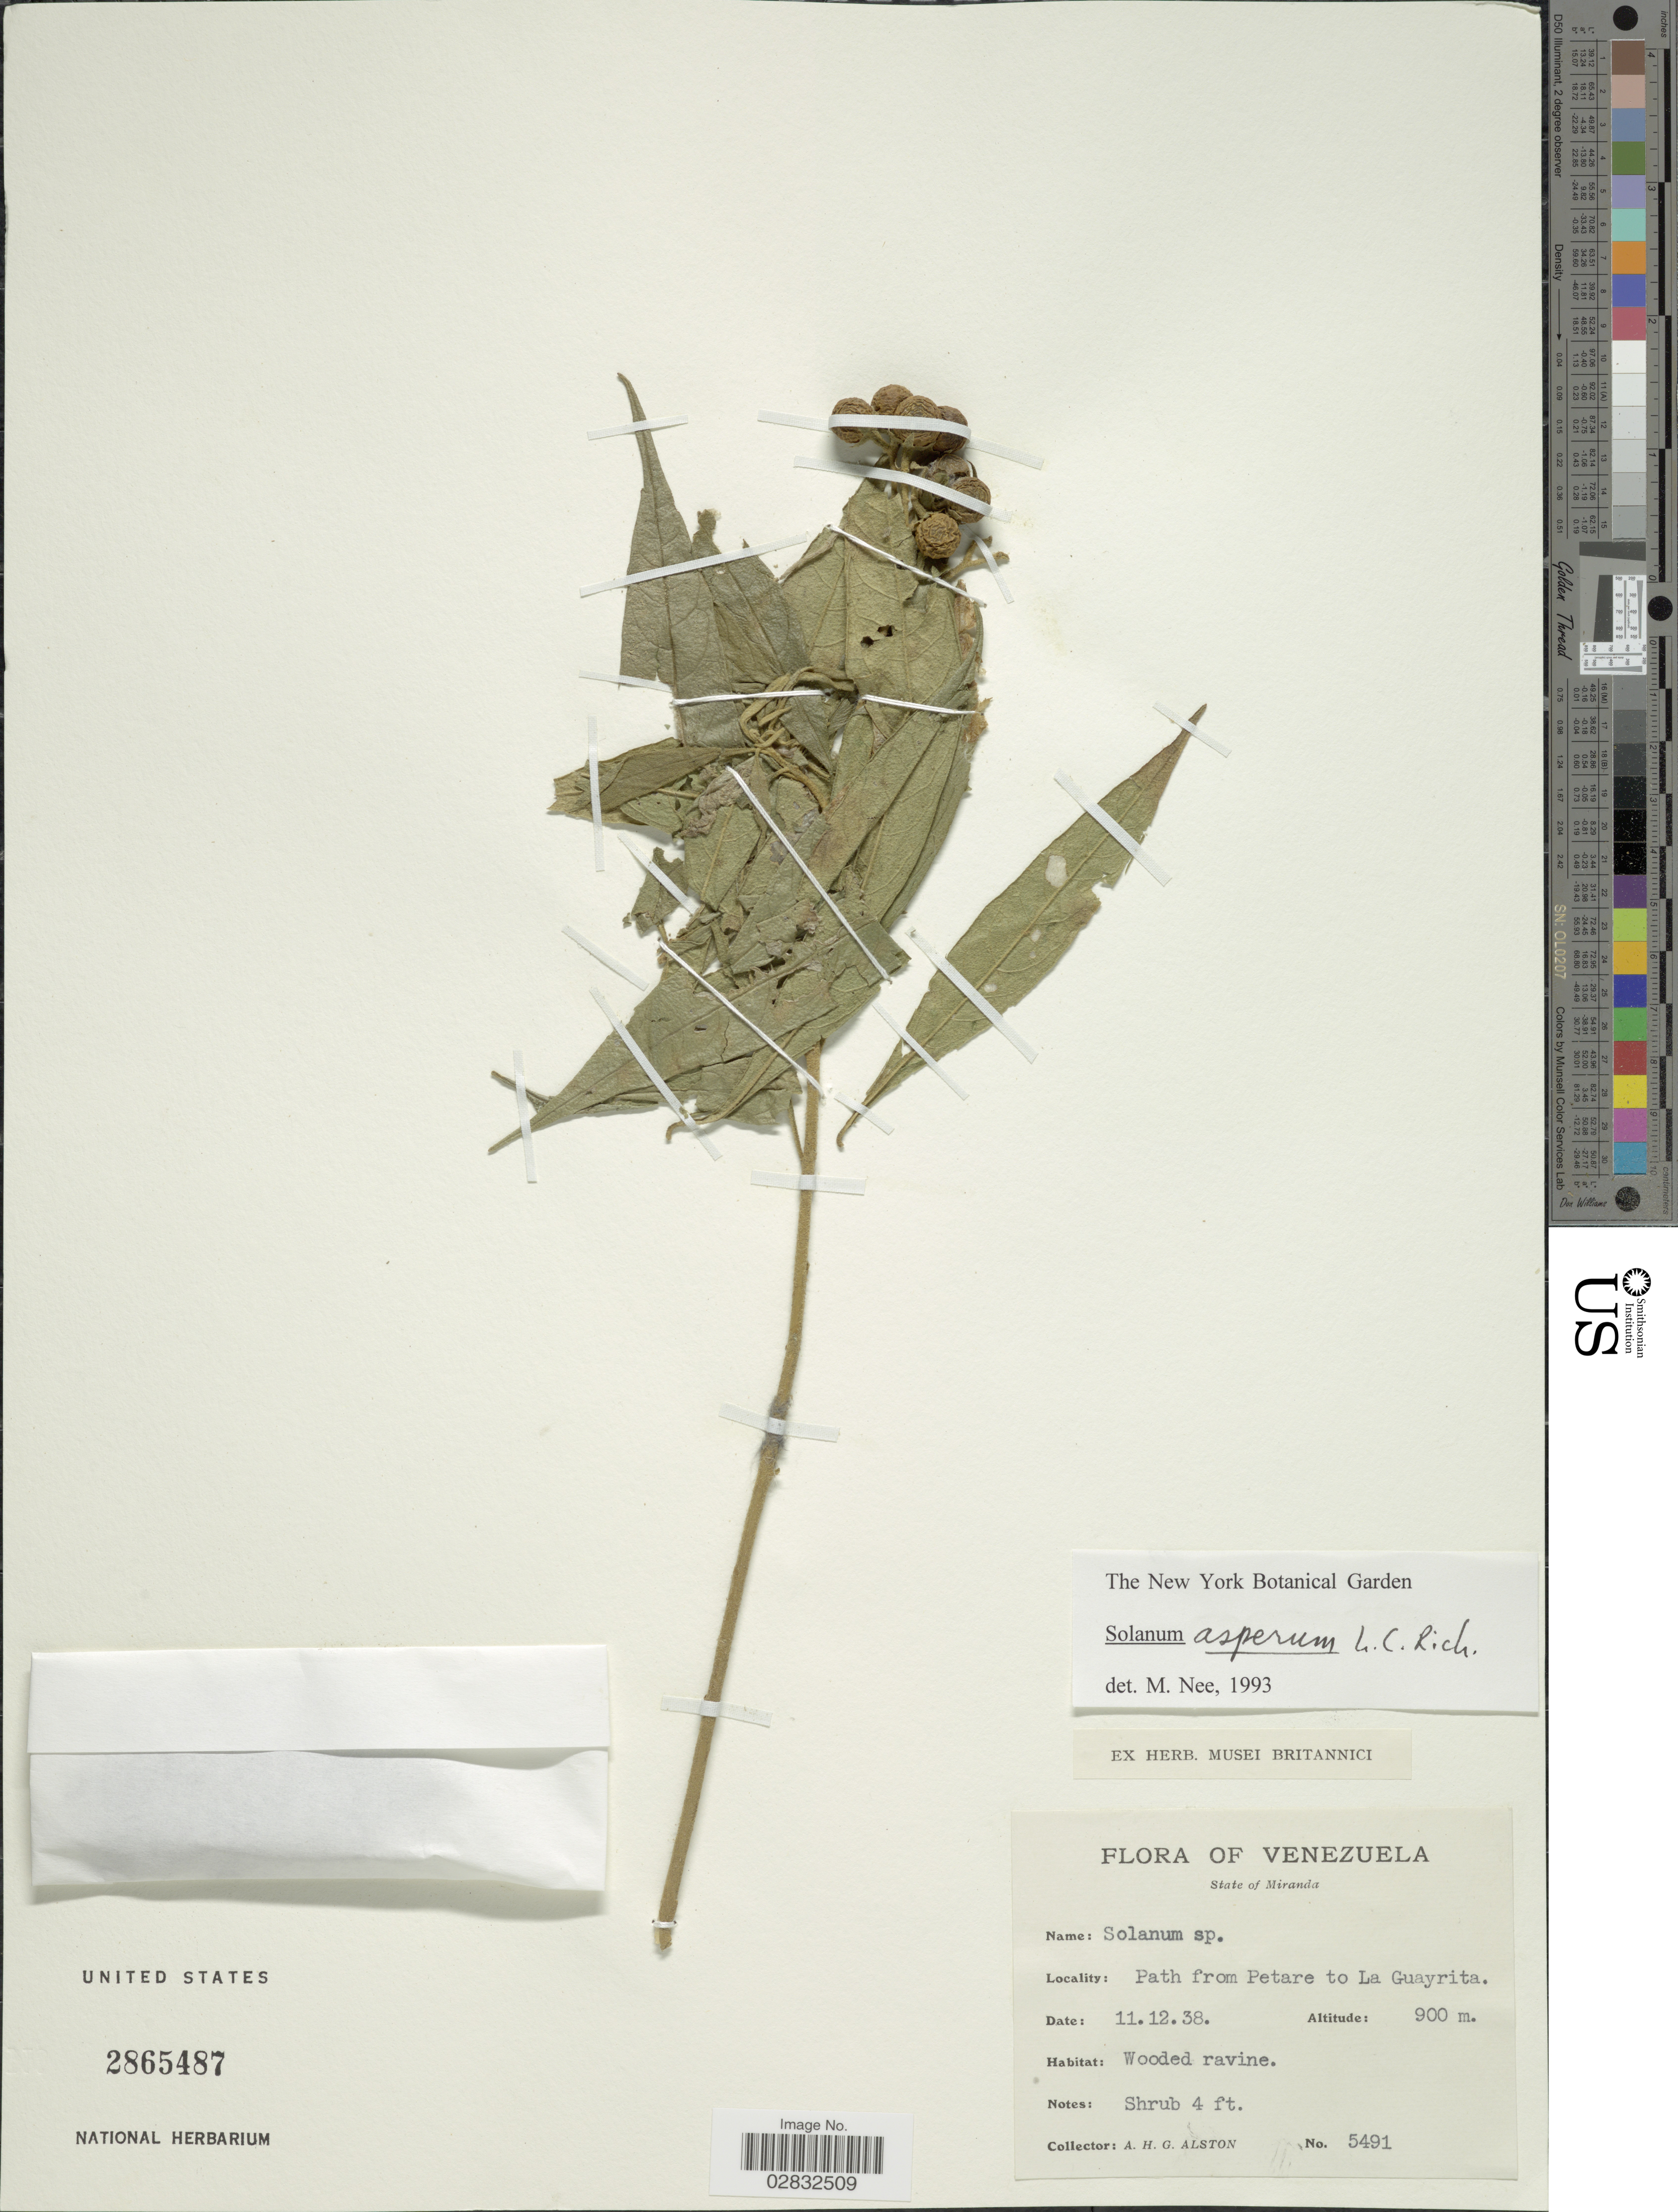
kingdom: Plantae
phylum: Tracheophyta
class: Magnoliopsida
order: Solanales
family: Solanaceae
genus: Solanum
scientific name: Solanum asperum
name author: Rich.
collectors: A. H. Alston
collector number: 5491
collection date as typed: Transcribed d/m/y: 11/12/38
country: Venezuela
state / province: Miranda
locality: Path from Petare to La Guayrita.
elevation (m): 900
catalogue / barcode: US 2865487